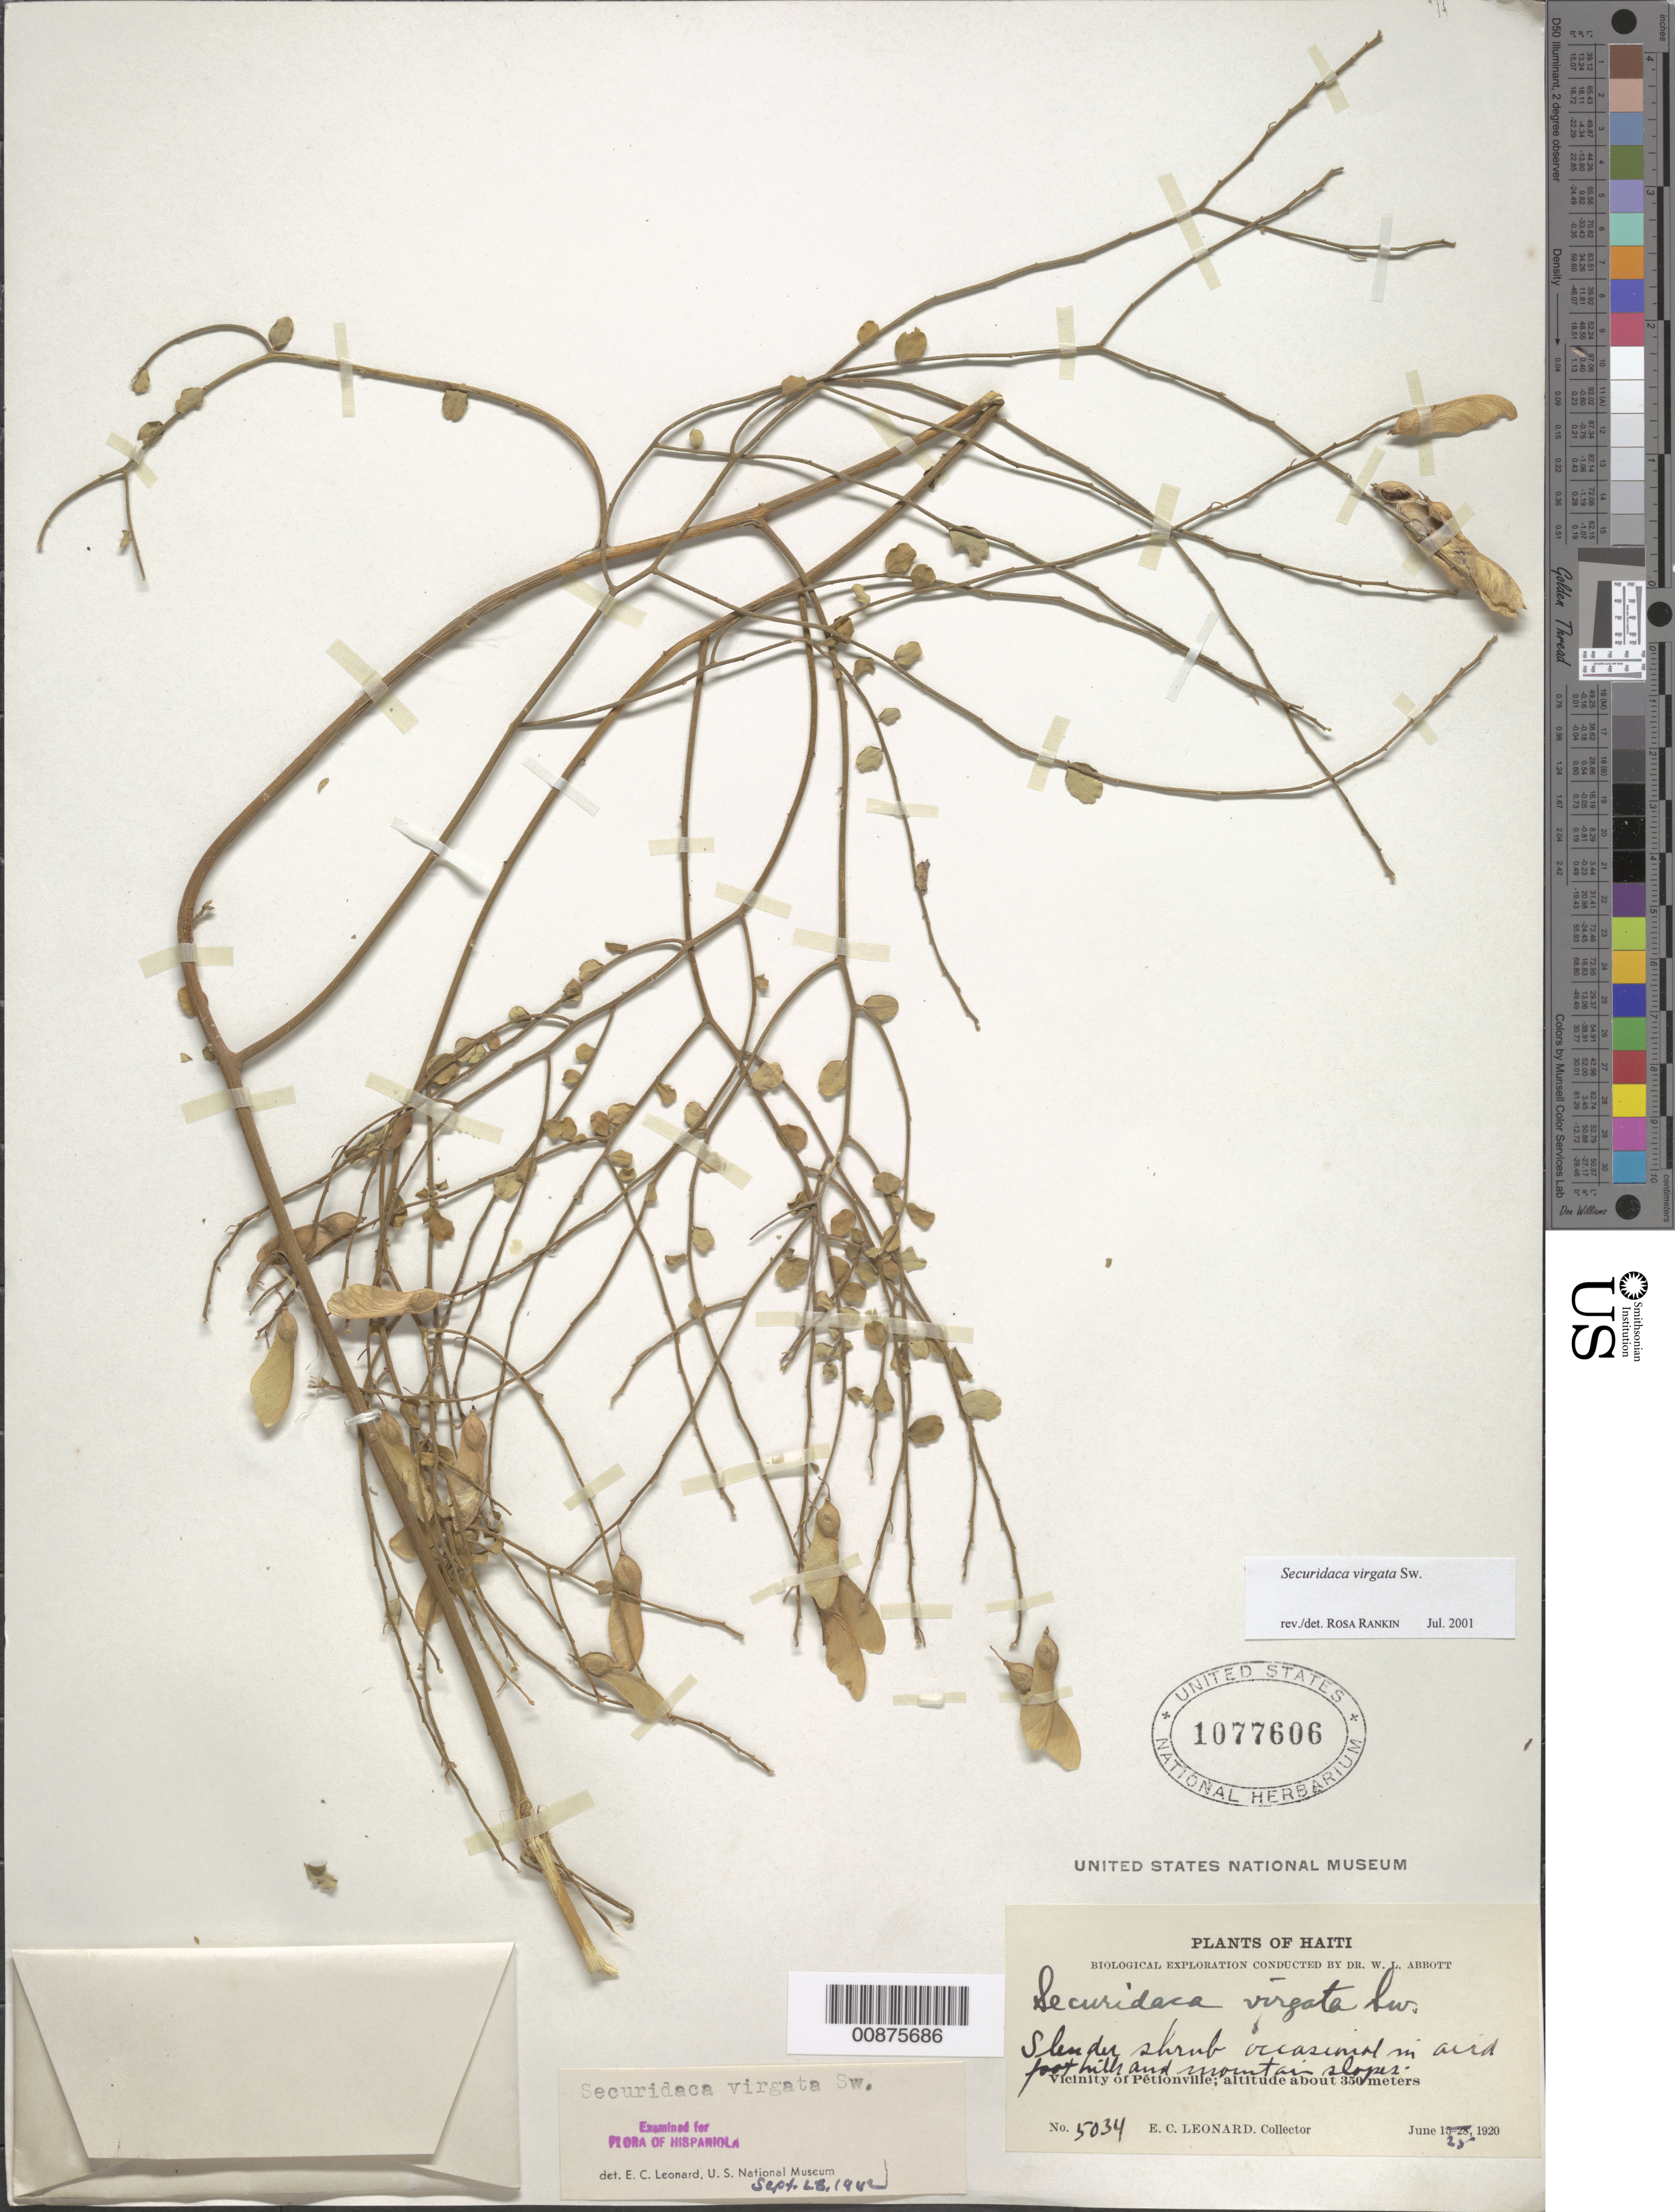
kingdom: Plantae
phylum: Tracheophyta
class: Magnoliopsida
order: Fabales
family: Polygalaceae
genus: Securidaca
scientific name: Securidaca virgata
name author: Sw.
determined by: Rankin Rodriguez, Rosa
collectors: E. C. Leonard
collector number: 5034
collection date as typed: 25 Jun 1920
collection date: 1920-06-25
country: Haiti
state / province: Ouest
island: Hispaniola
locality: Vicinity of Pétionville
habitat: Arid foot hills and mountain slopes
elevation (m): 350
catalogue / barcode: US 1077606